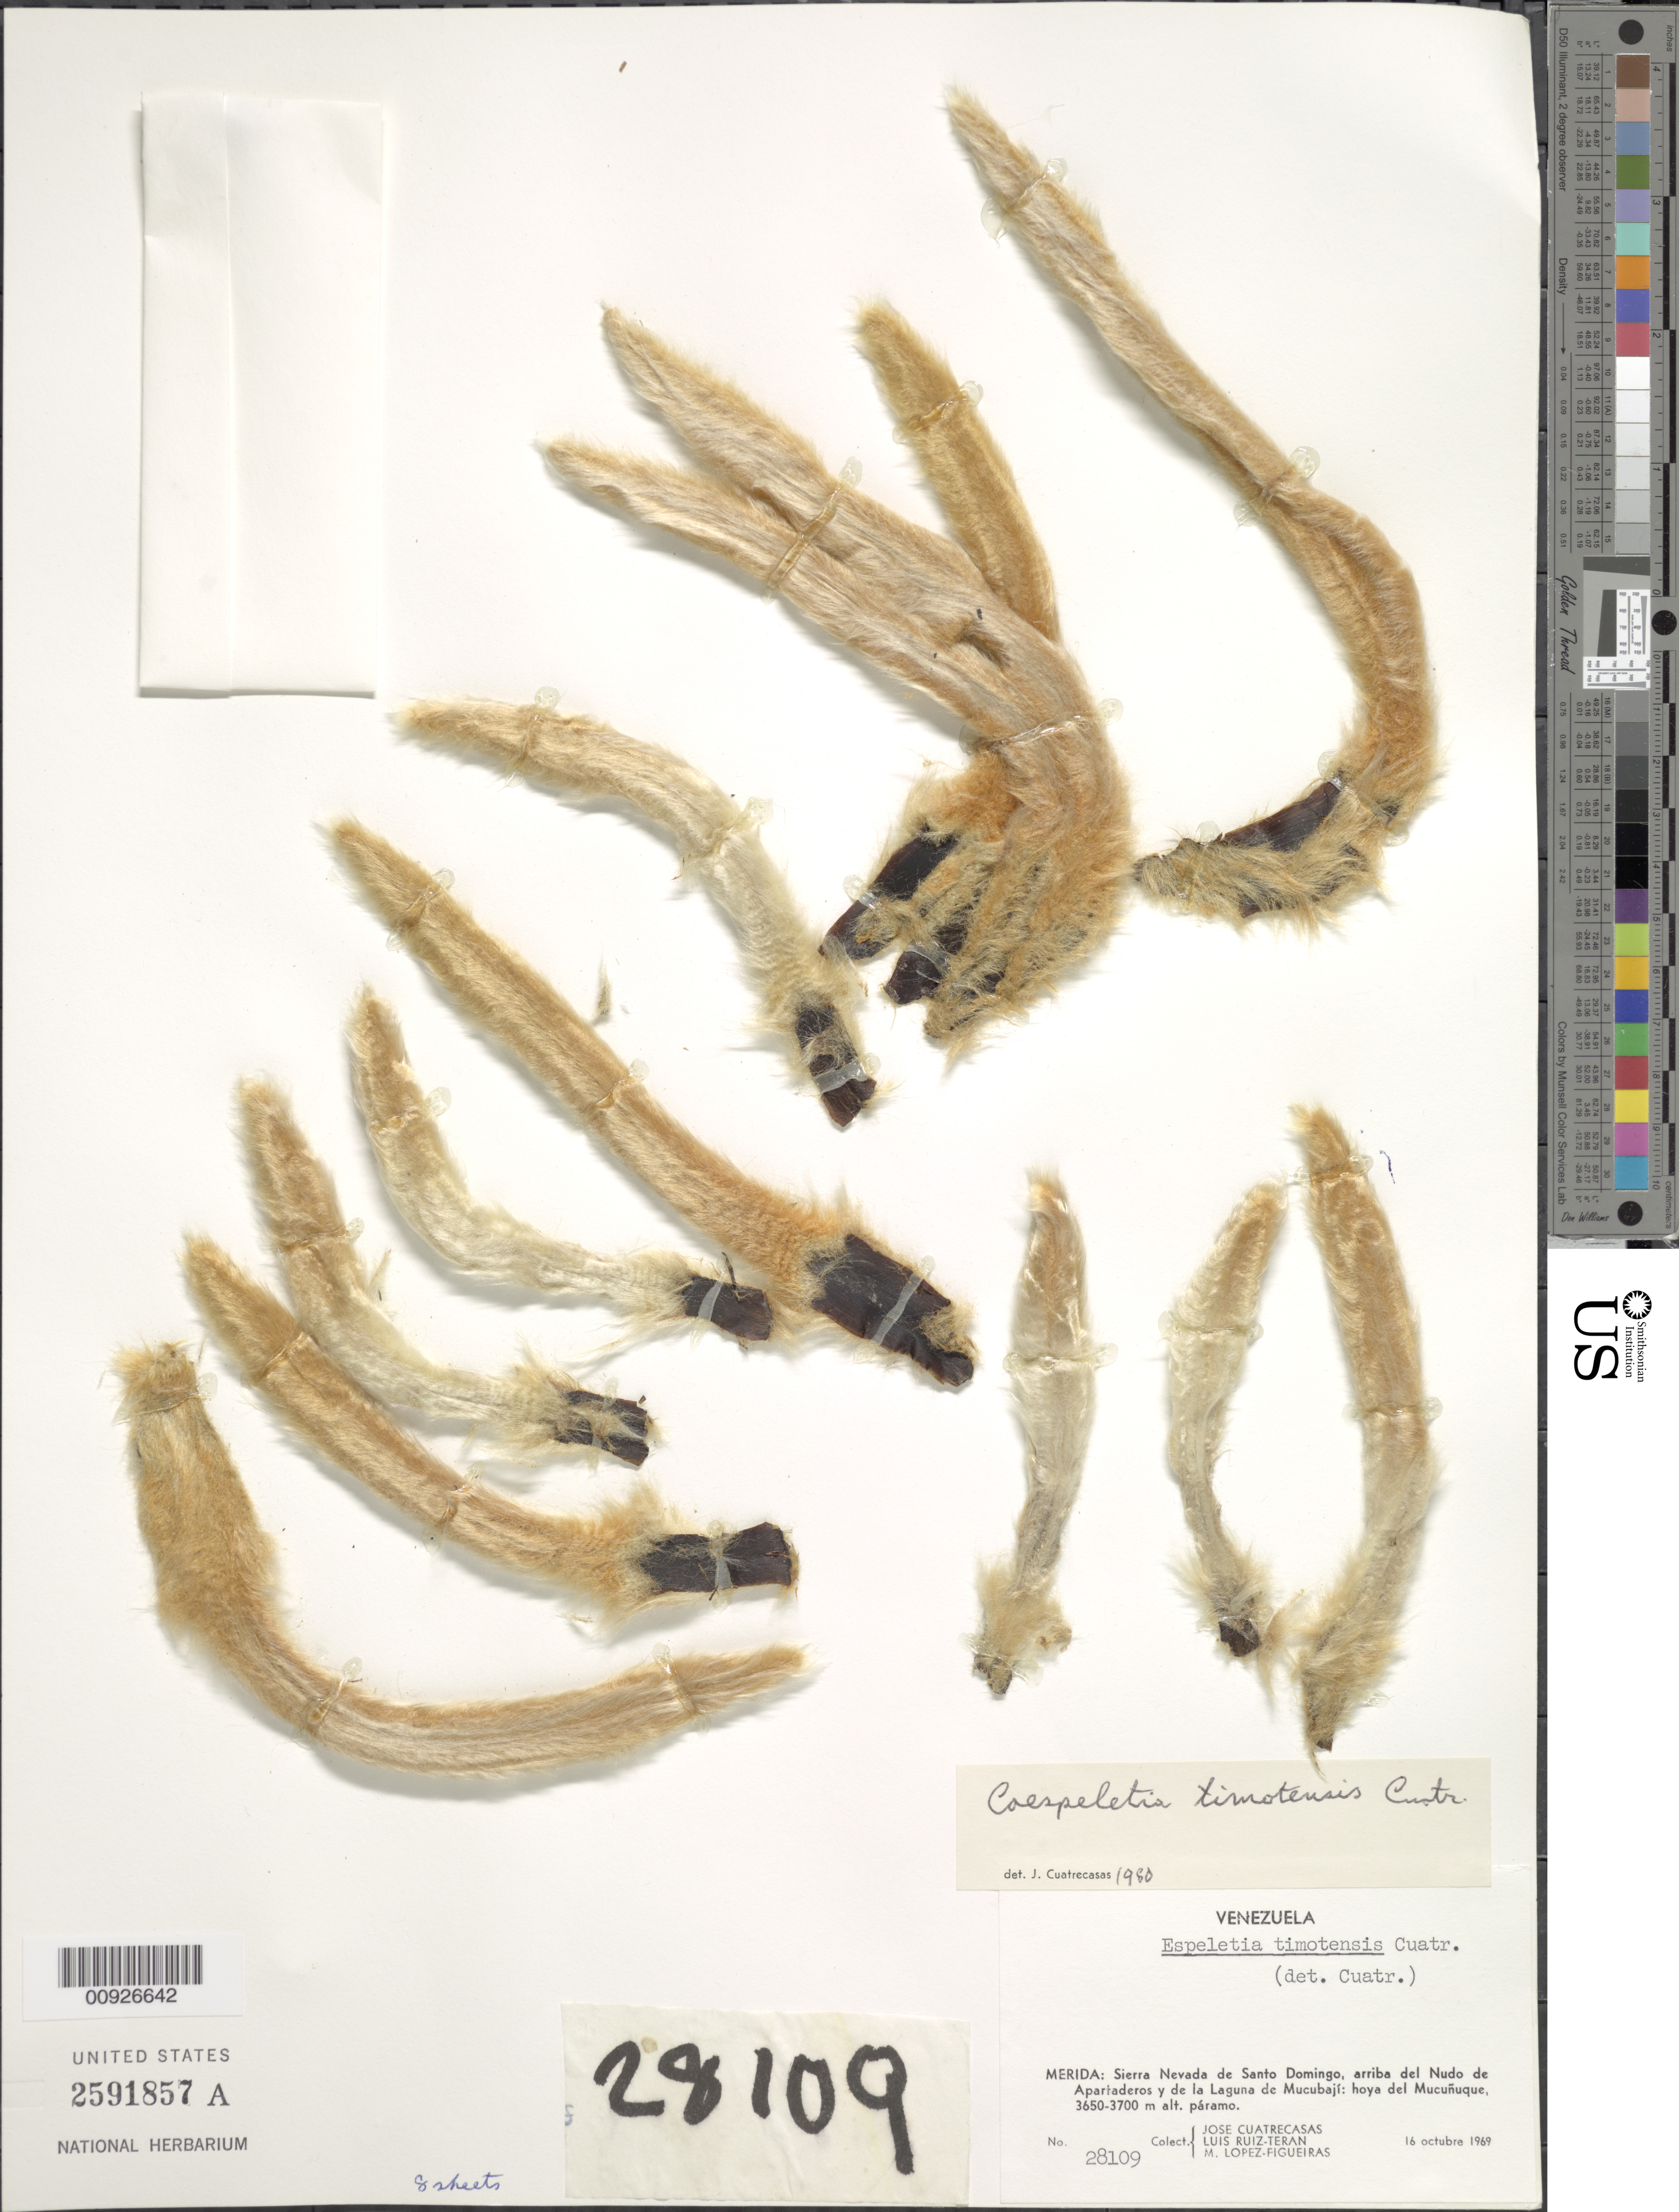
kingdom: Plantae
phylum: Tracheophyta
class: Magnoliopsida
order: Asterales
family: Asteraceae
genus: Coespeletia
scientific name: Coespeletia timotensis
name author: (Cuatrec.) Cuatrec.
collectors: J. Cuatrecasas, L. E. Ruíz-Terán & M. López Figueiras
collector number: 28109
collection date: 1969-10-16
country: Venezuela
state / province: Mérida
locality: Sierra Nevada de Santo Domingo, arriba del Nudo de Apartaderos y de la Laguna de Mucubají: hoya del Mucuñuque.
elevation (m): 3650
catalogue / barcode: US 2591857A